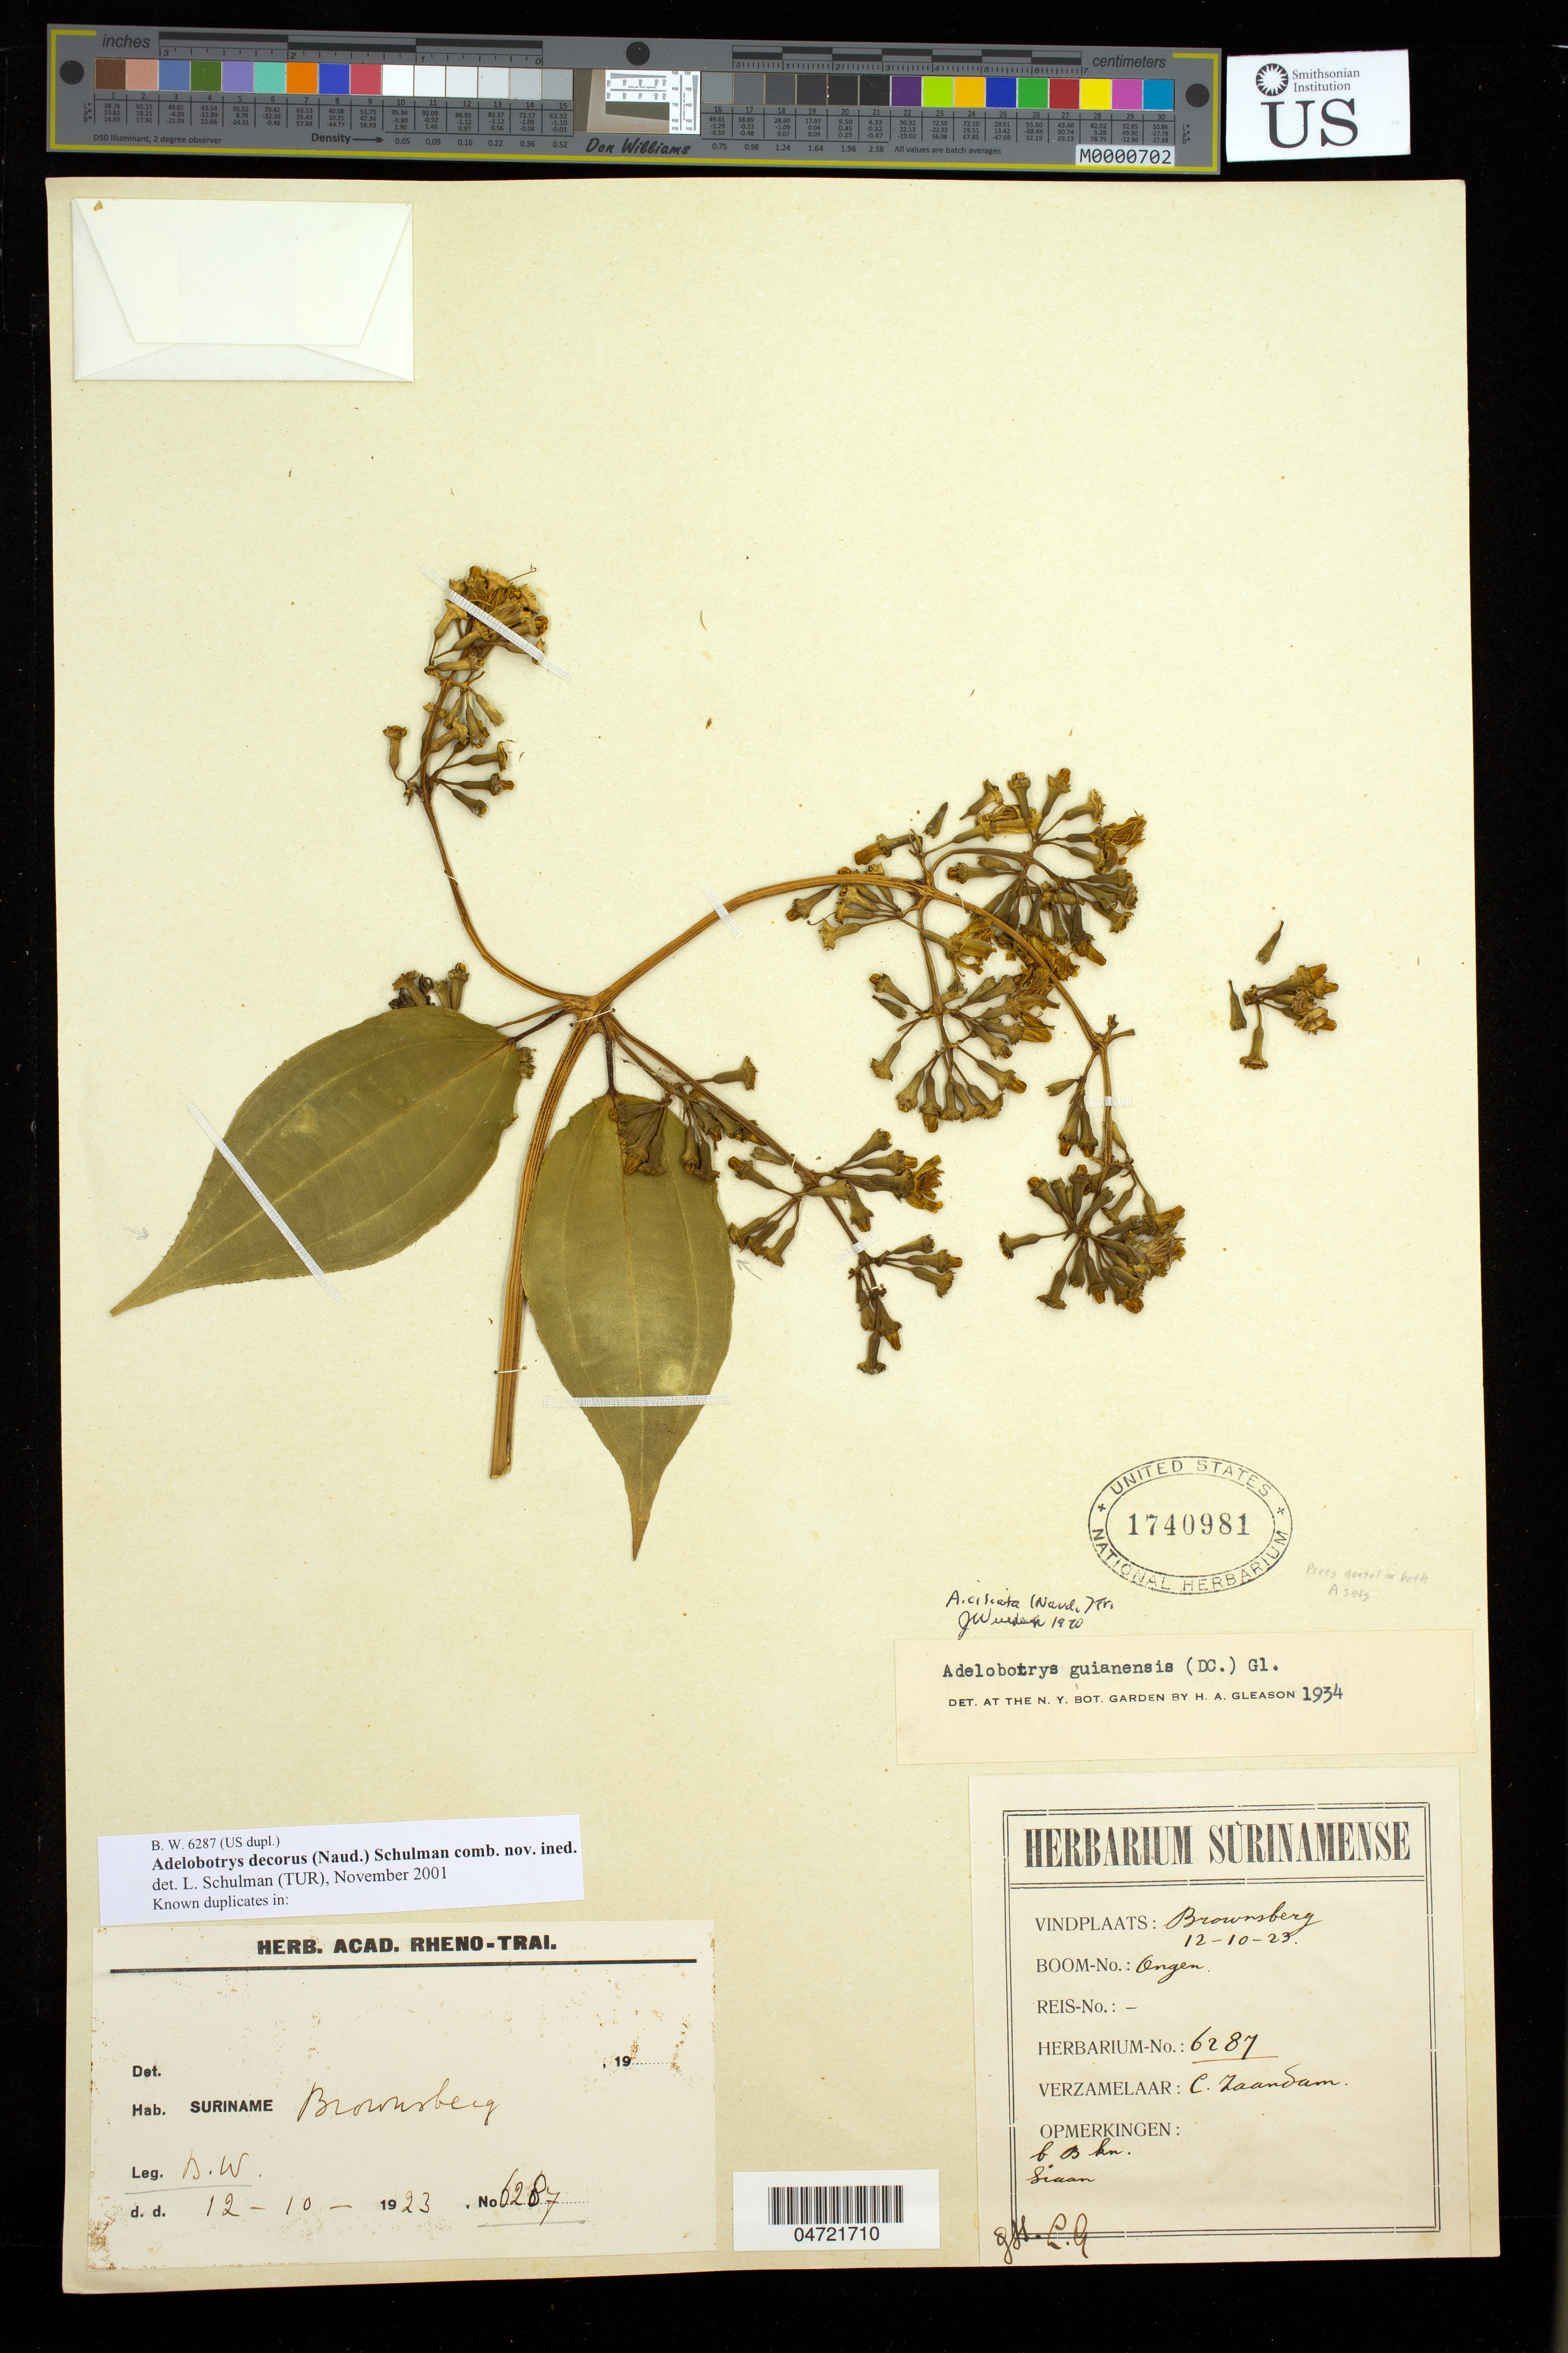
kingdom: Plantae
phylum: Tracheophyta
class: Magnoliopsida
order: Myrtales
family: Melastomataceae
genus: Adelobotrys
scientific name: Adelobotrys sp. nov.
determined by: Schulman, Leif, (TUR), University of Turku (FINLAND)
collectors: C. Zaandam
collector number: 6287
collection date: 1923-10-12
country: Suriname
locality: Brownsberg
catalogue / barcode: US 1740981